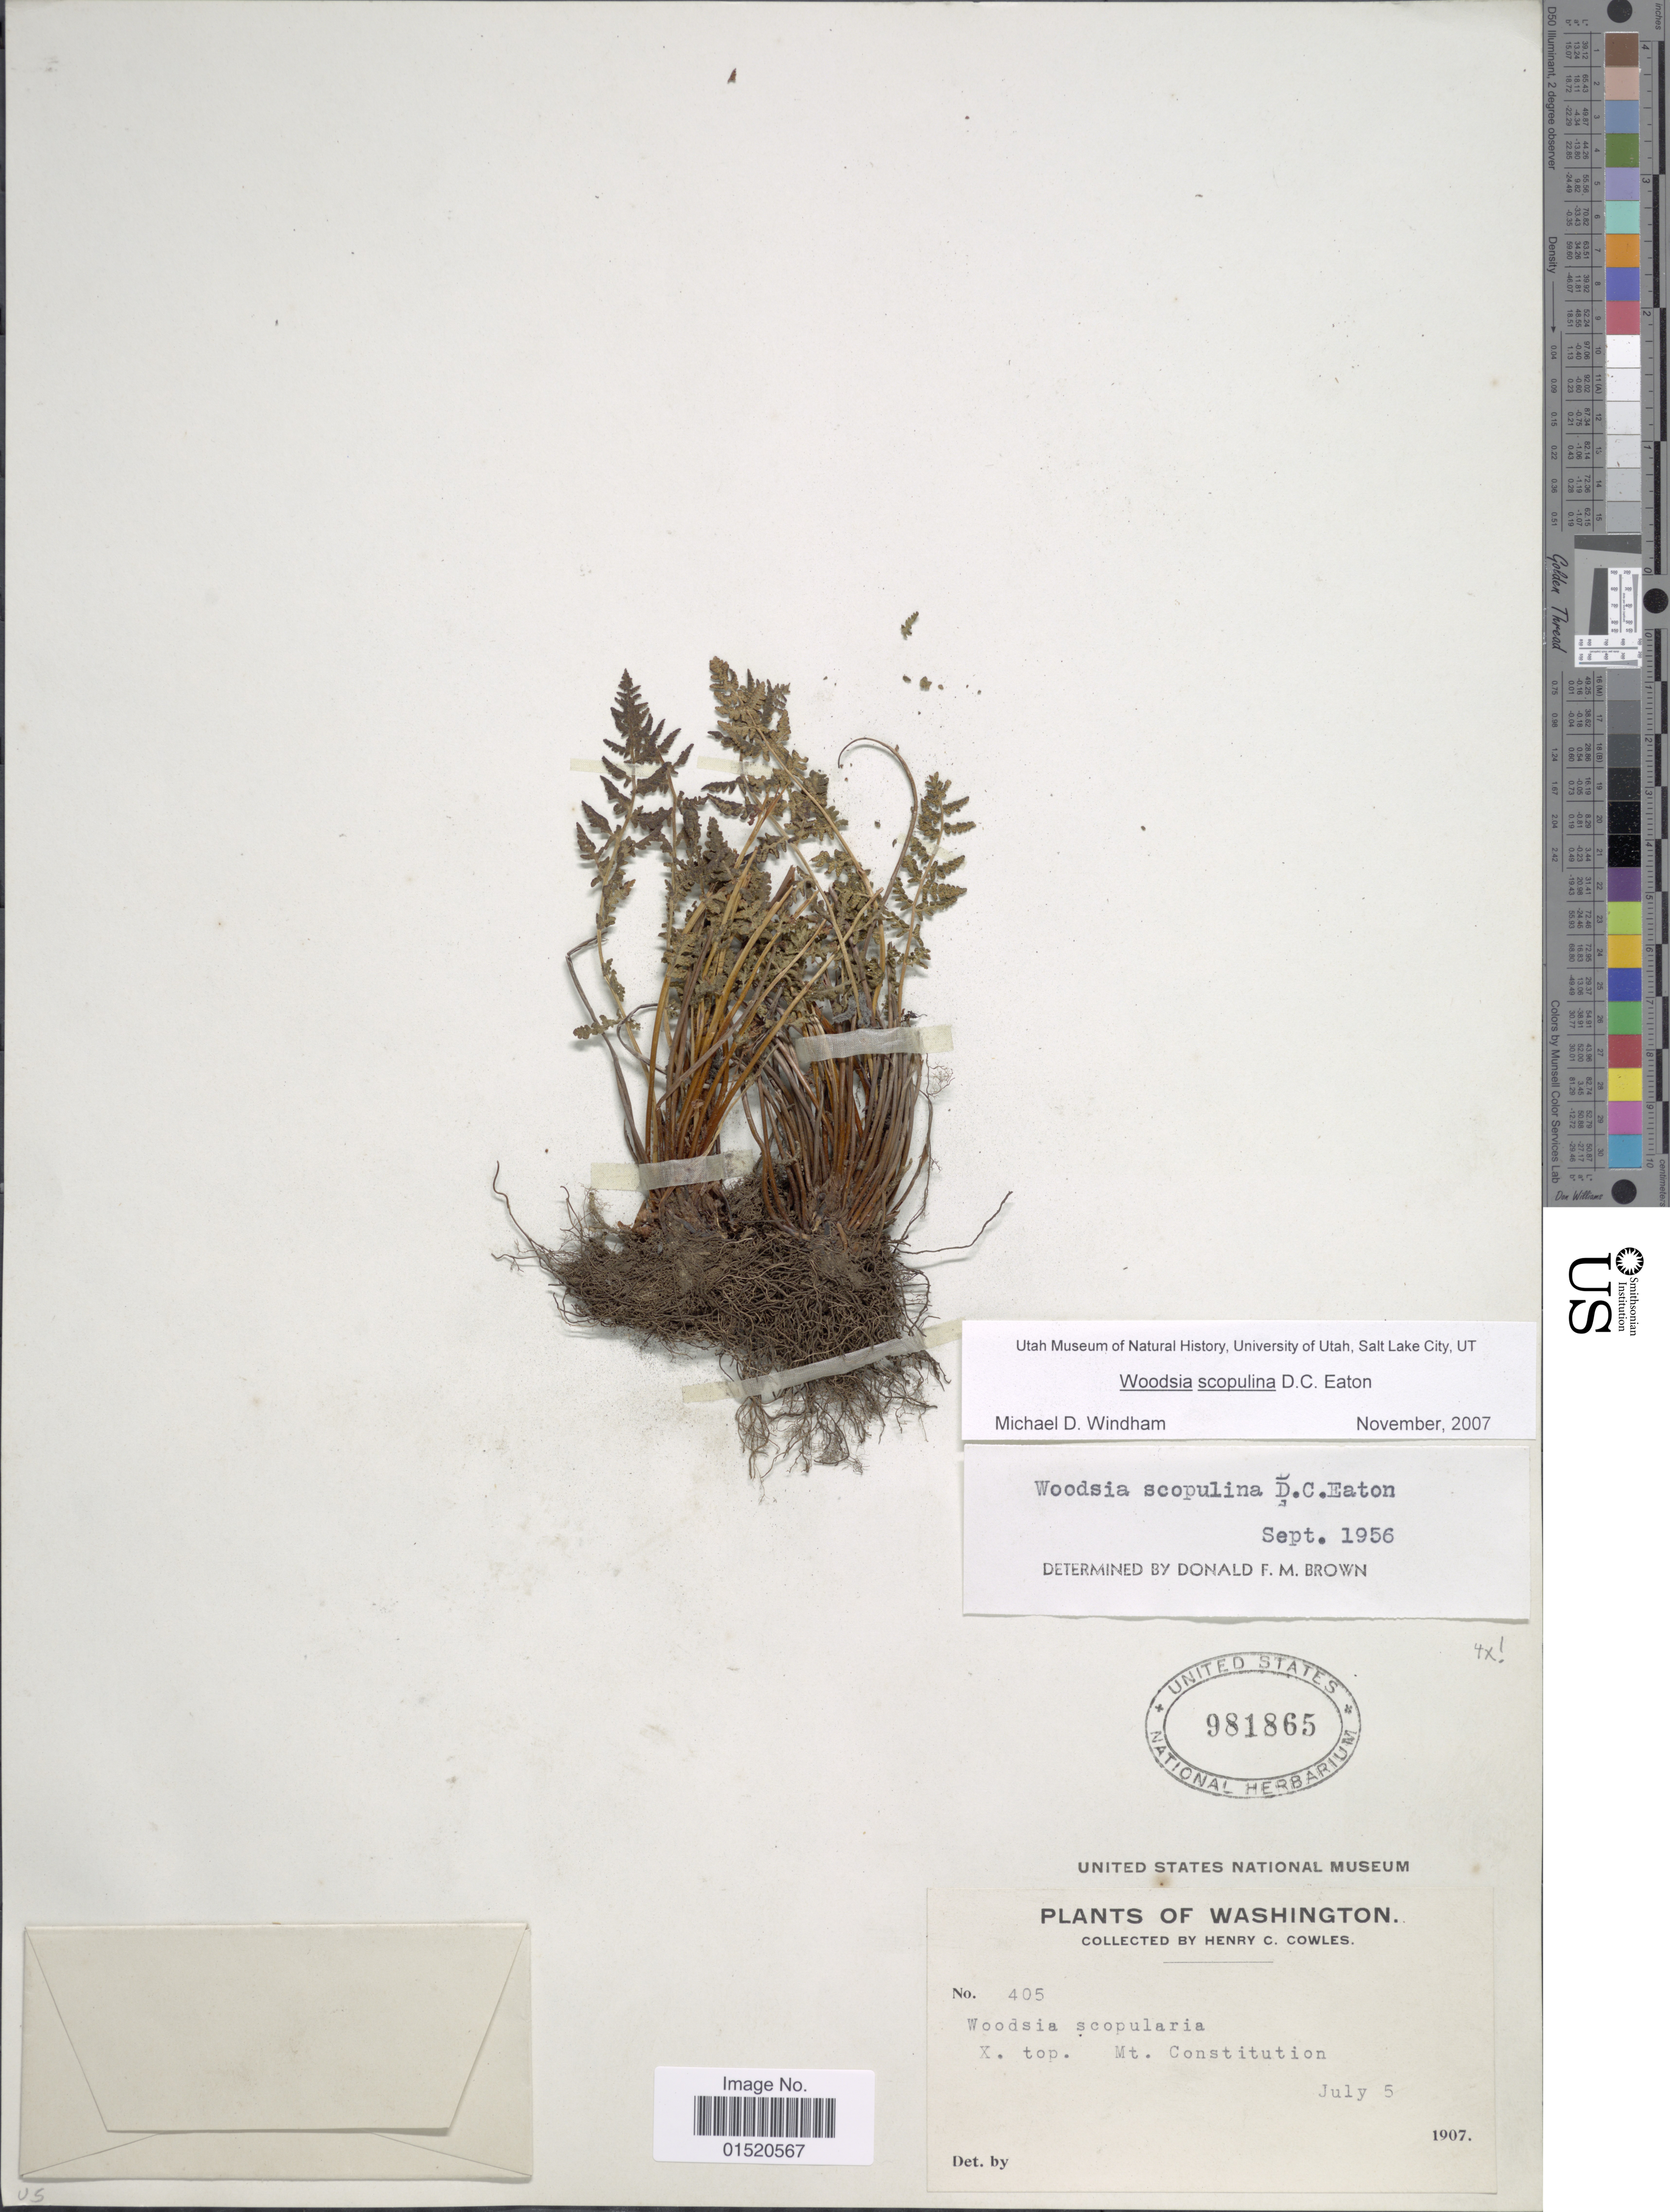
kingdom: Plantae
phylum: Tracheophyta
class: Polypodiopsida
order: Polypodiales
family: Woodsiaceae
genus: Woodsia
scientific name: Woodsia scopulina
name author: D.C. Eaton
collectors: H. Cowles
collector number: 405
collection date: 1907-07-05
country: United States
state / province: Washington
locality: X top Mt Constitution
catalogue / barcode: US 981865